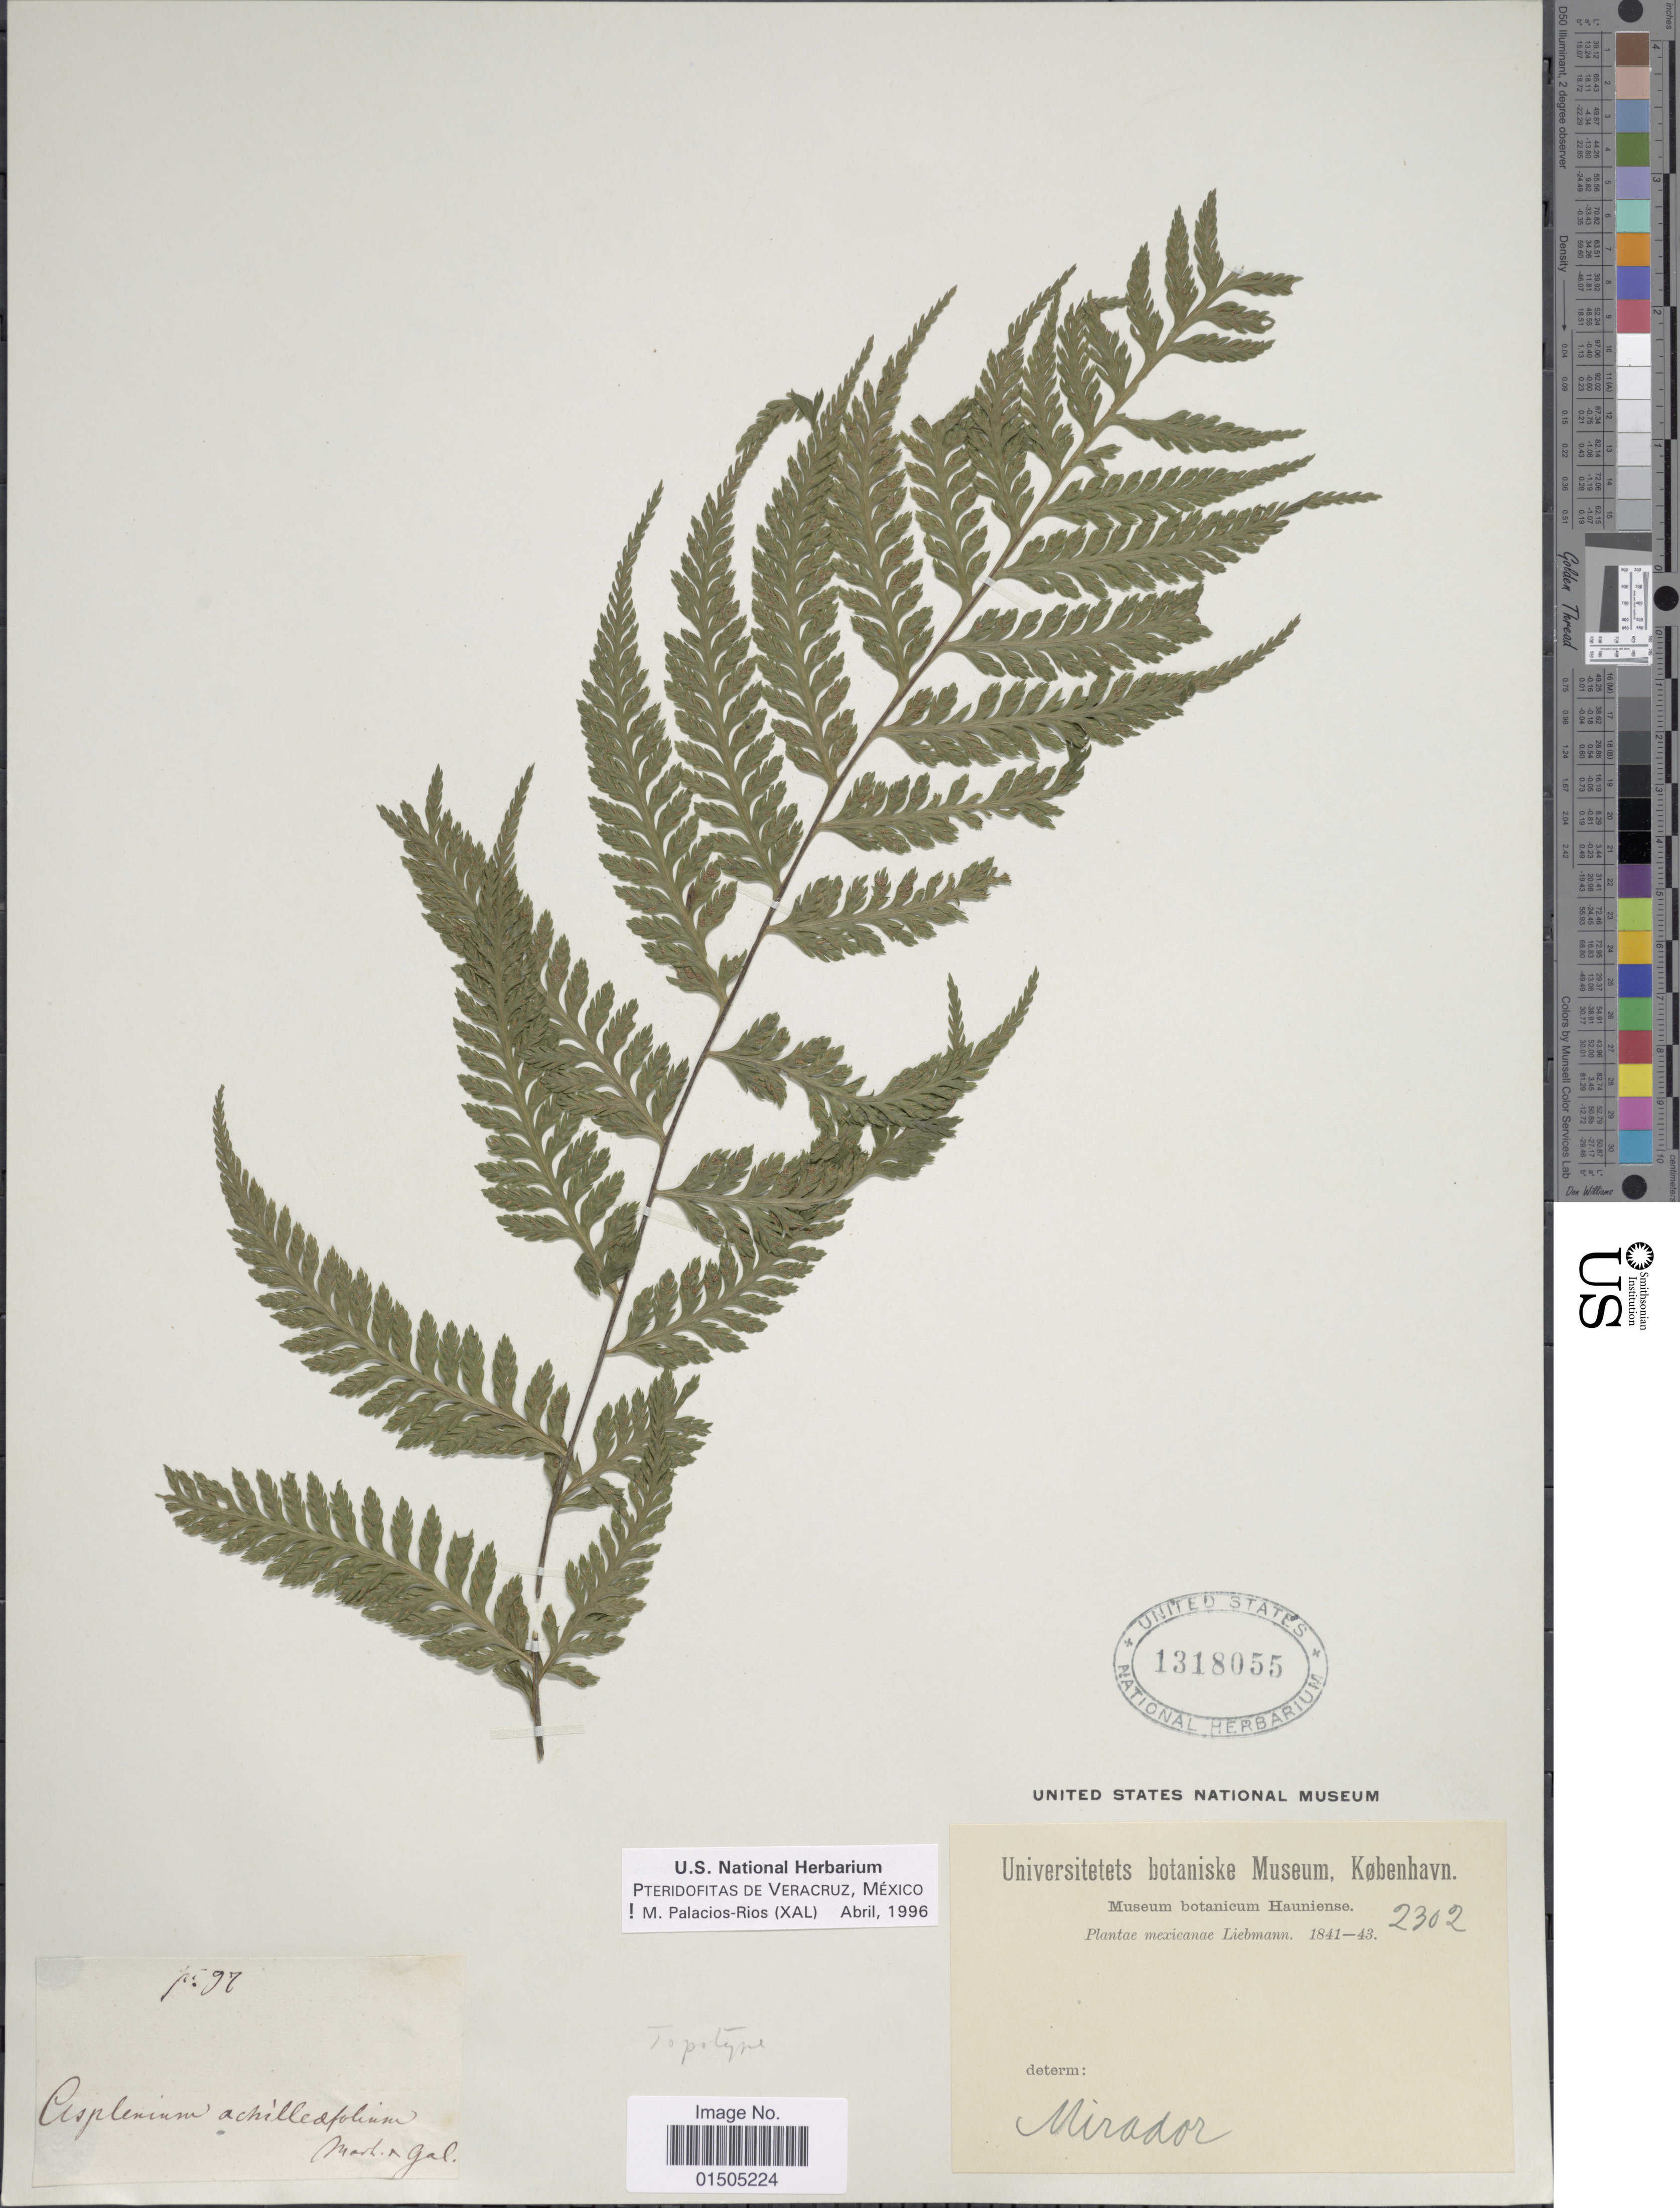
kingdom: Plantae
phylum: Tracheophyta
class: Polypodiopsida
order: Polypodiales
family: Aspleniaceae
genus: Asplenium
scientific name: Asplenium achilleifolium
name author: (M. Martens & Galeotti) Liebm.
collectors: Liebmann, --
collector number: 2302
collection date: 1841/1843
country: Mexico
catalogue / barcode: US 1318055